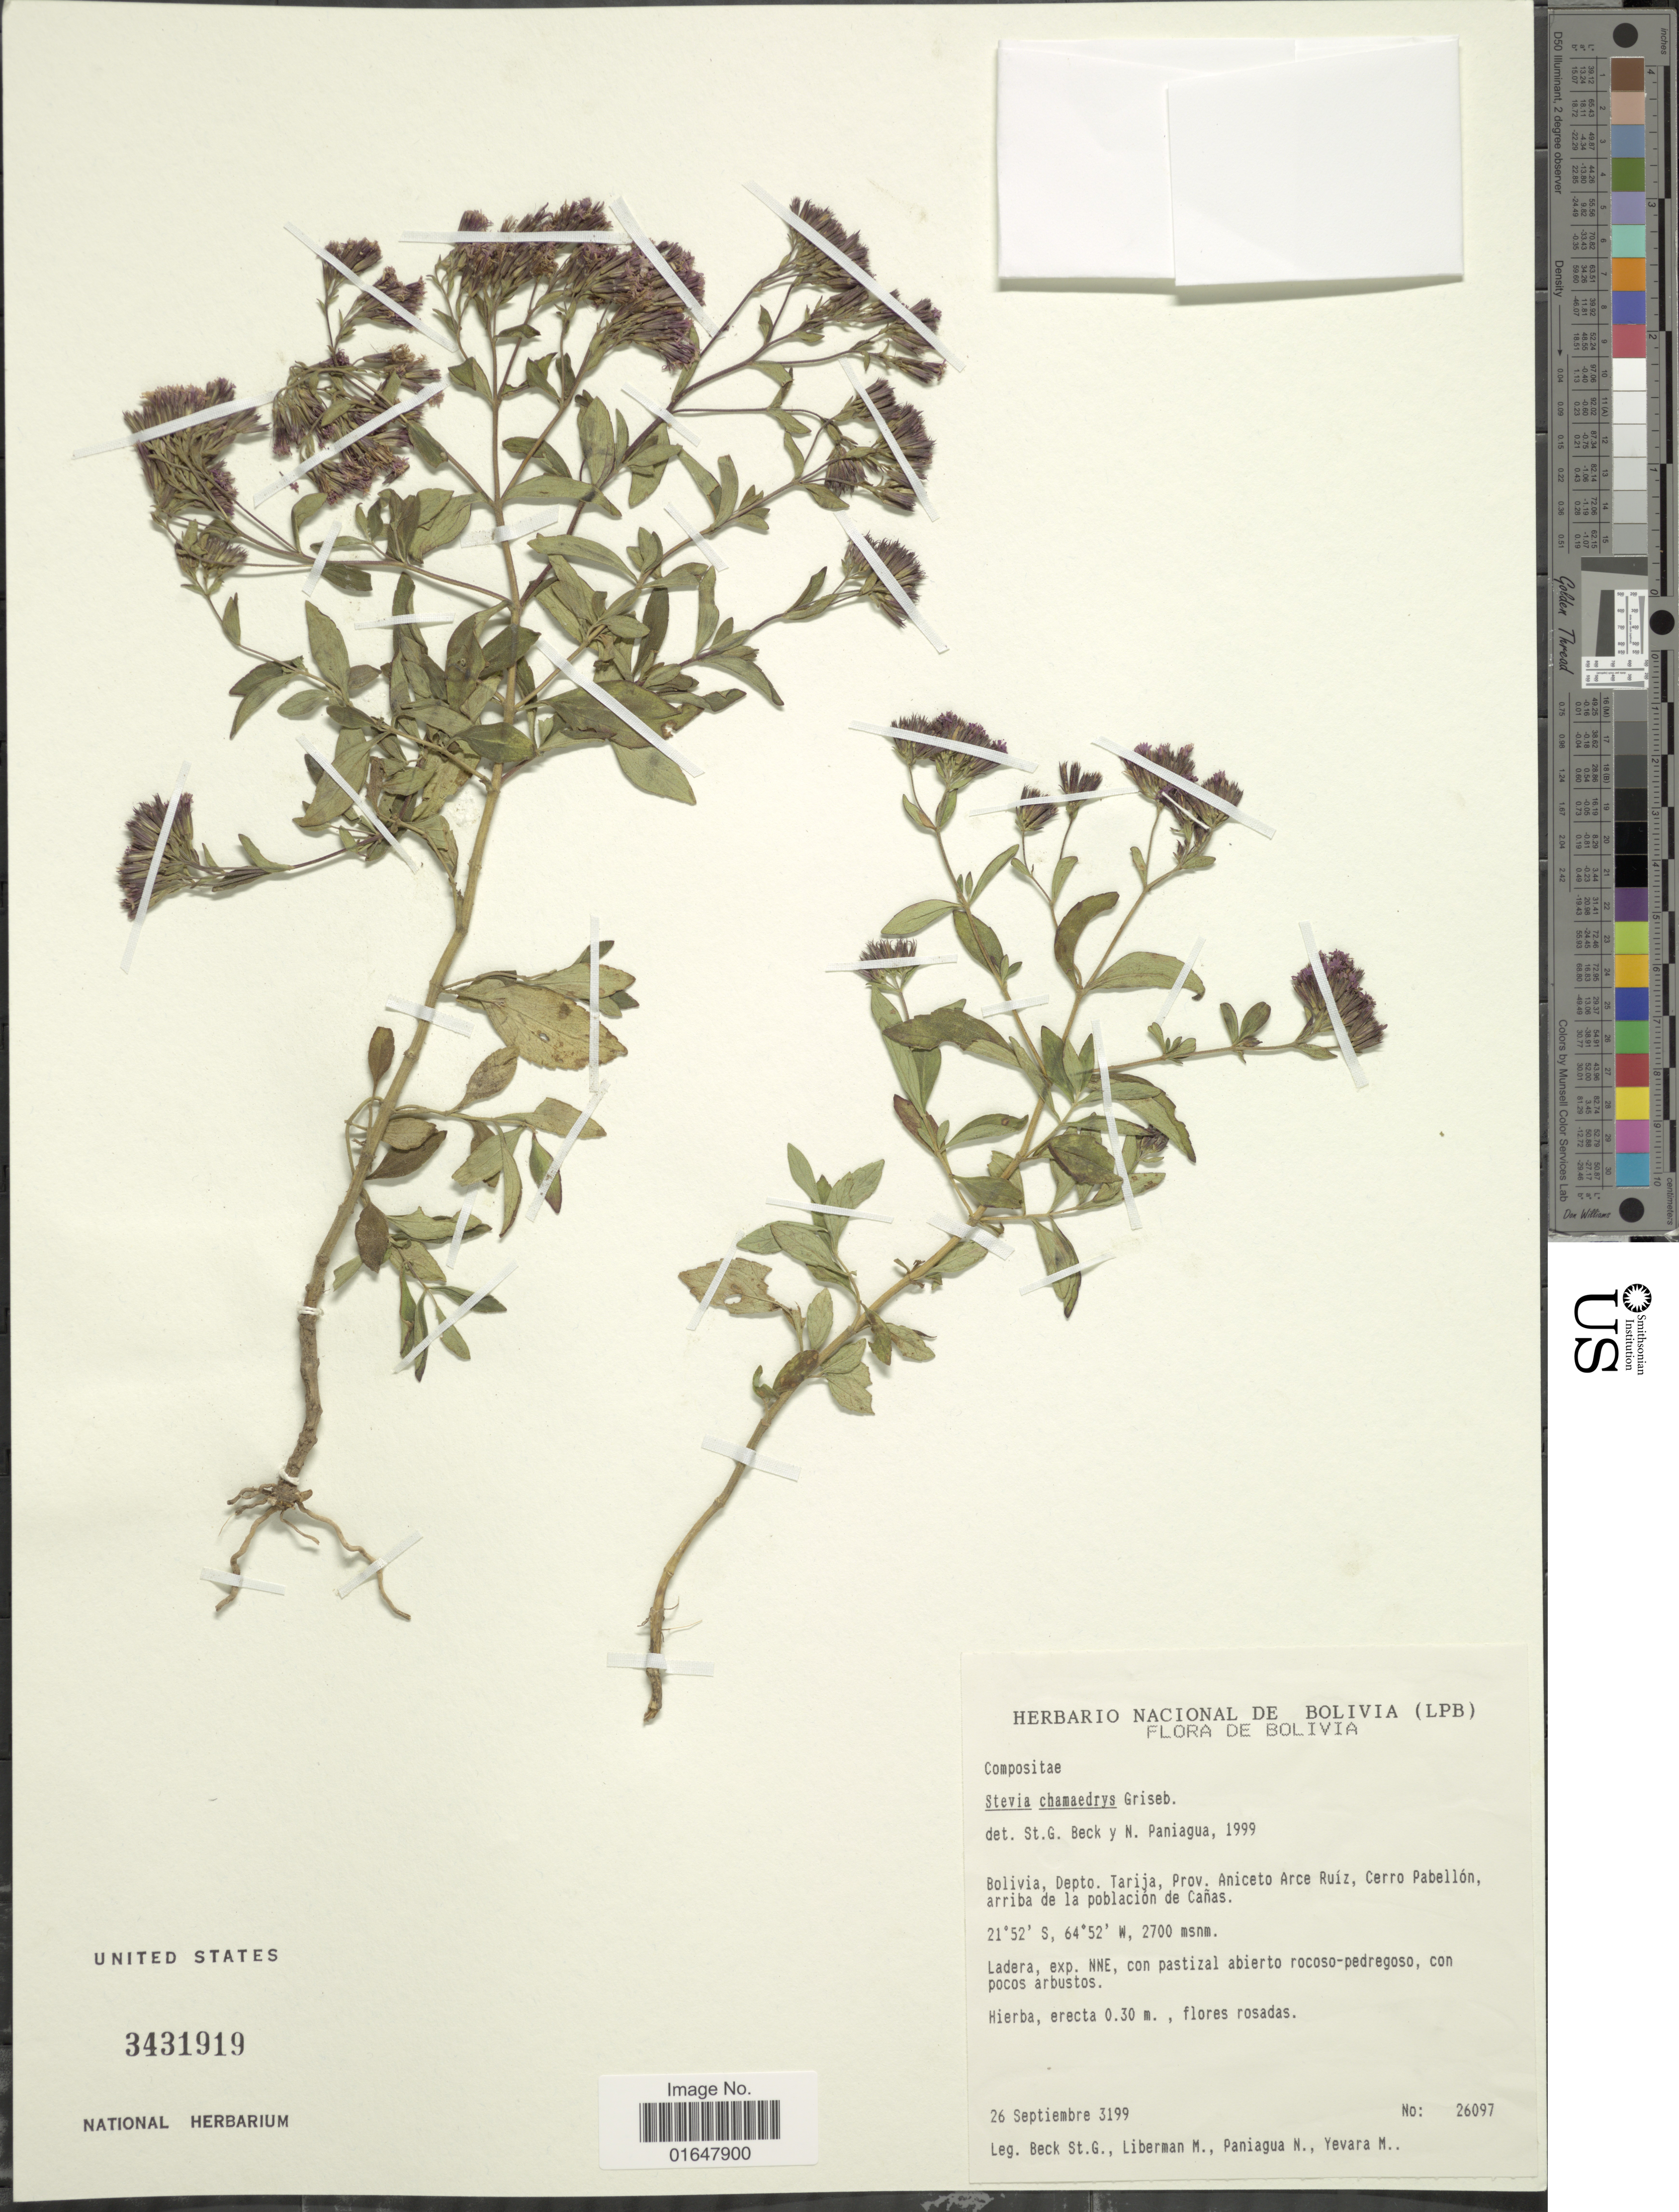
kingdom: Plantae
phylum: Tracheophyta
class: Magnoliopsida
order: Asterales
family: Asteraceae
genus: Stevia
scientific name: Stevia chamaedrys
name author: Griseb.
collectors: S. G. Beck, M. Liberman, N. Paniagua & M. Yevara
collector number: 26097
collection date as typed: Transcribed d/m/y: 26/9/3199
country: Bolivia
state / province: Tarija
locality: Prov. Aniceto Arce Ruiz, Cerro Pabellon arriba de la poblacion de Canas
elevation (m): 2700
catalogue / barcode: US 3431919